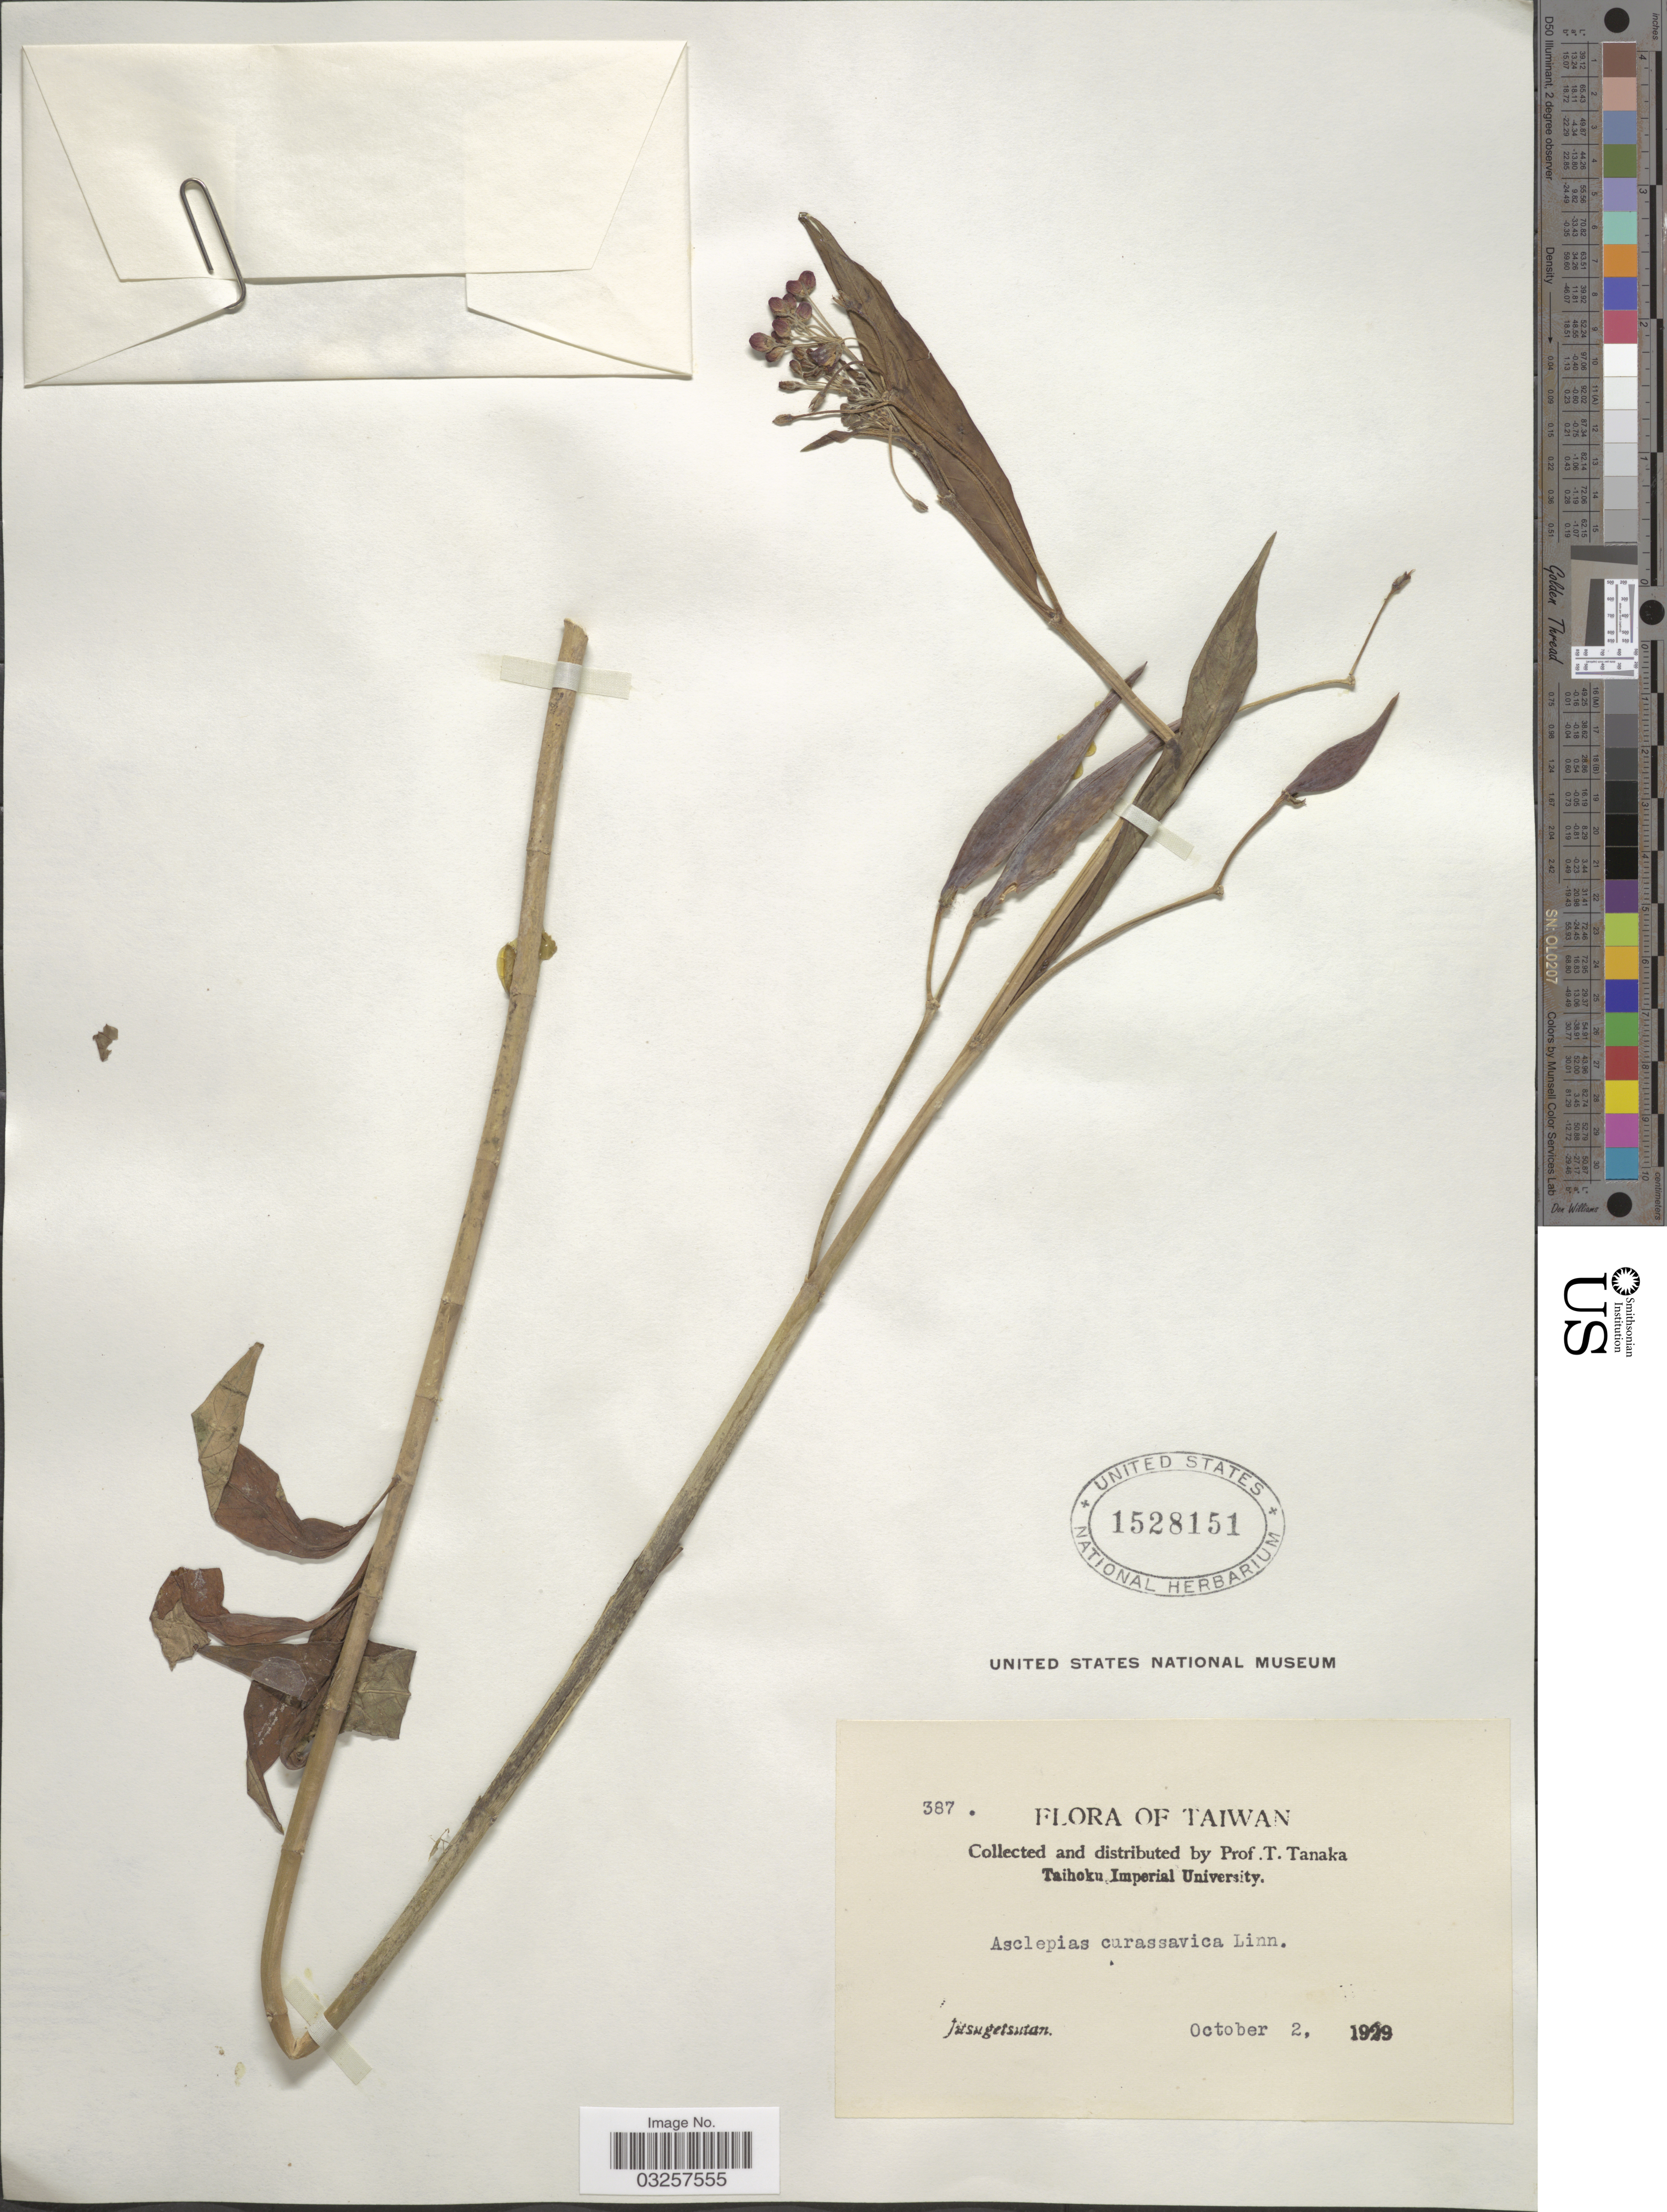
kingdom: Plantae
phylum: Tracheophyta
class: Magnoliopsida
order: Gentianales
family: Apocynaceae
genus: Asclepias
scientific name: Asclepias curassavica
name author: L.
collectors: T. Tanaka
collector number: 387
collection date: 1929-10-02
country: Taiwan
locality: Jitsugetsutan.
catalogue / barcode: US 1528151